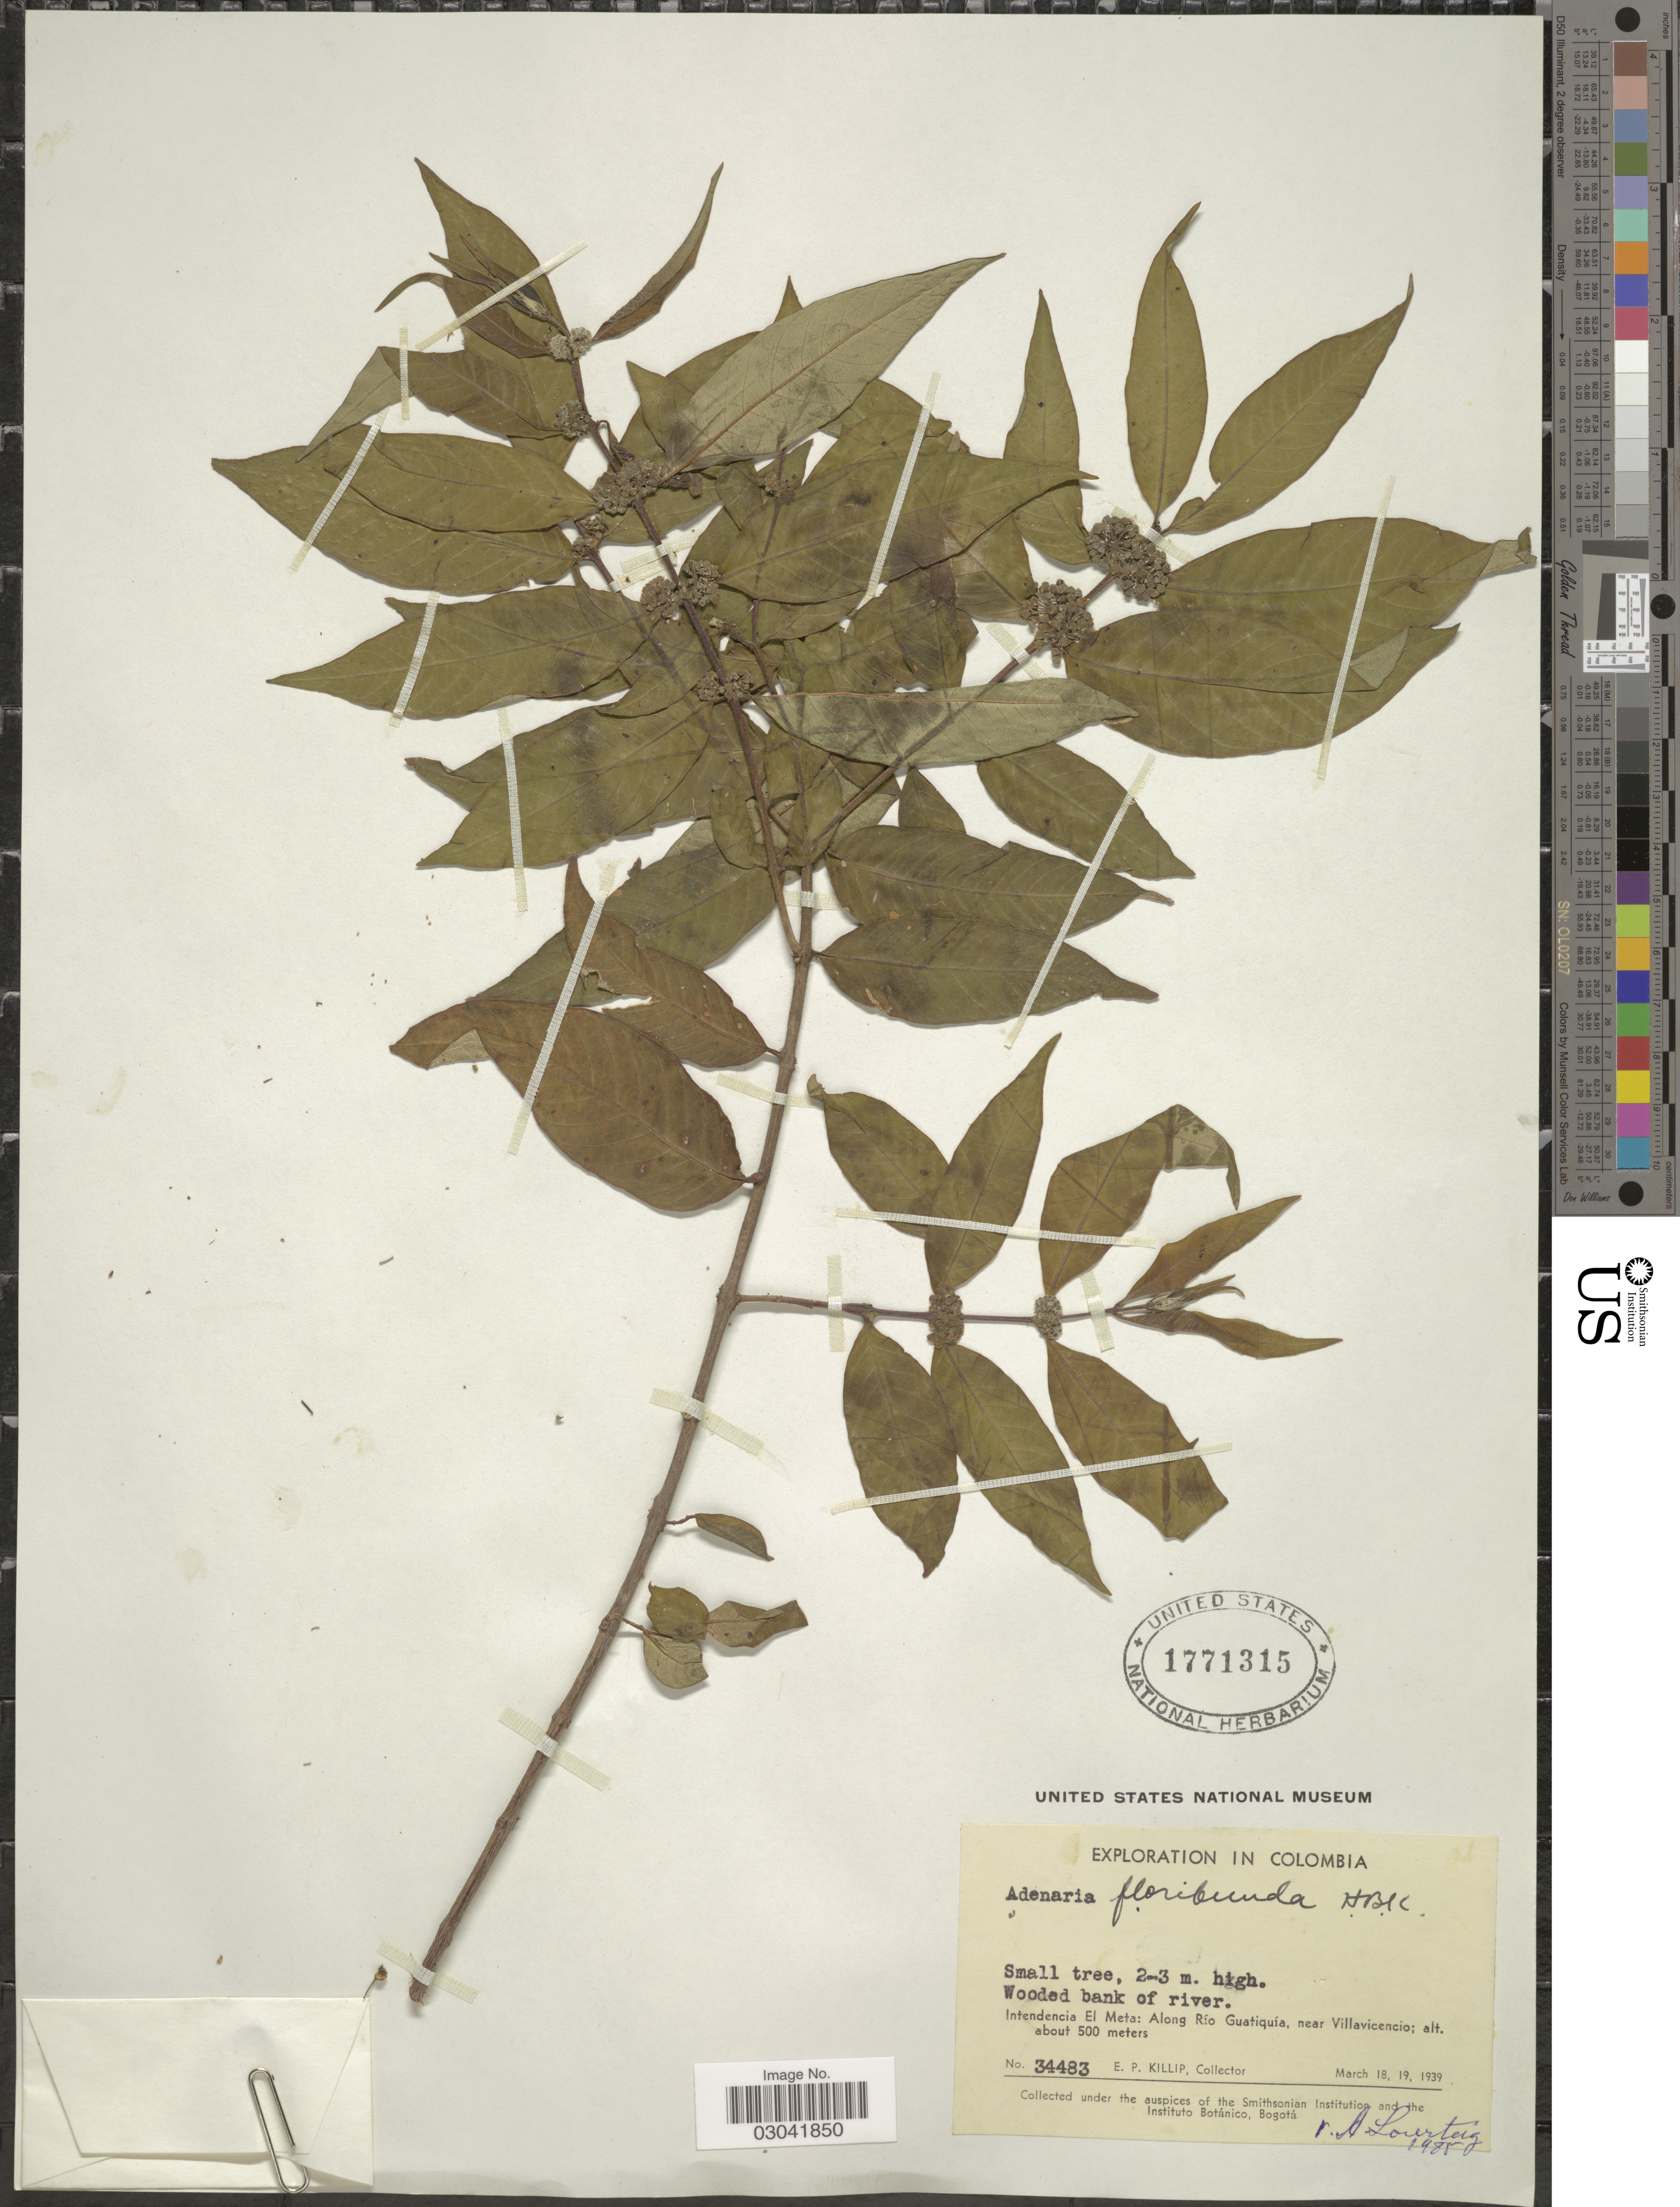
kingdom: Plantae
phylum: Tracheophyta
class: Magnoliopsida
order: Myrtales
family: Lythraceae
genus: Adenaria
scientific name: Adenaria floribunda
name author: Kunth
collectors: E. P. Killip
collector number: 34483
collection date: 1939-03-18/1939-03-19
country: Colombia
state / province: Meta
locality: Intendencia El Meta: Along Río Guatiquía, near Villavicencio.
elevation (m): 500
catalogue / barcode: US 1771315